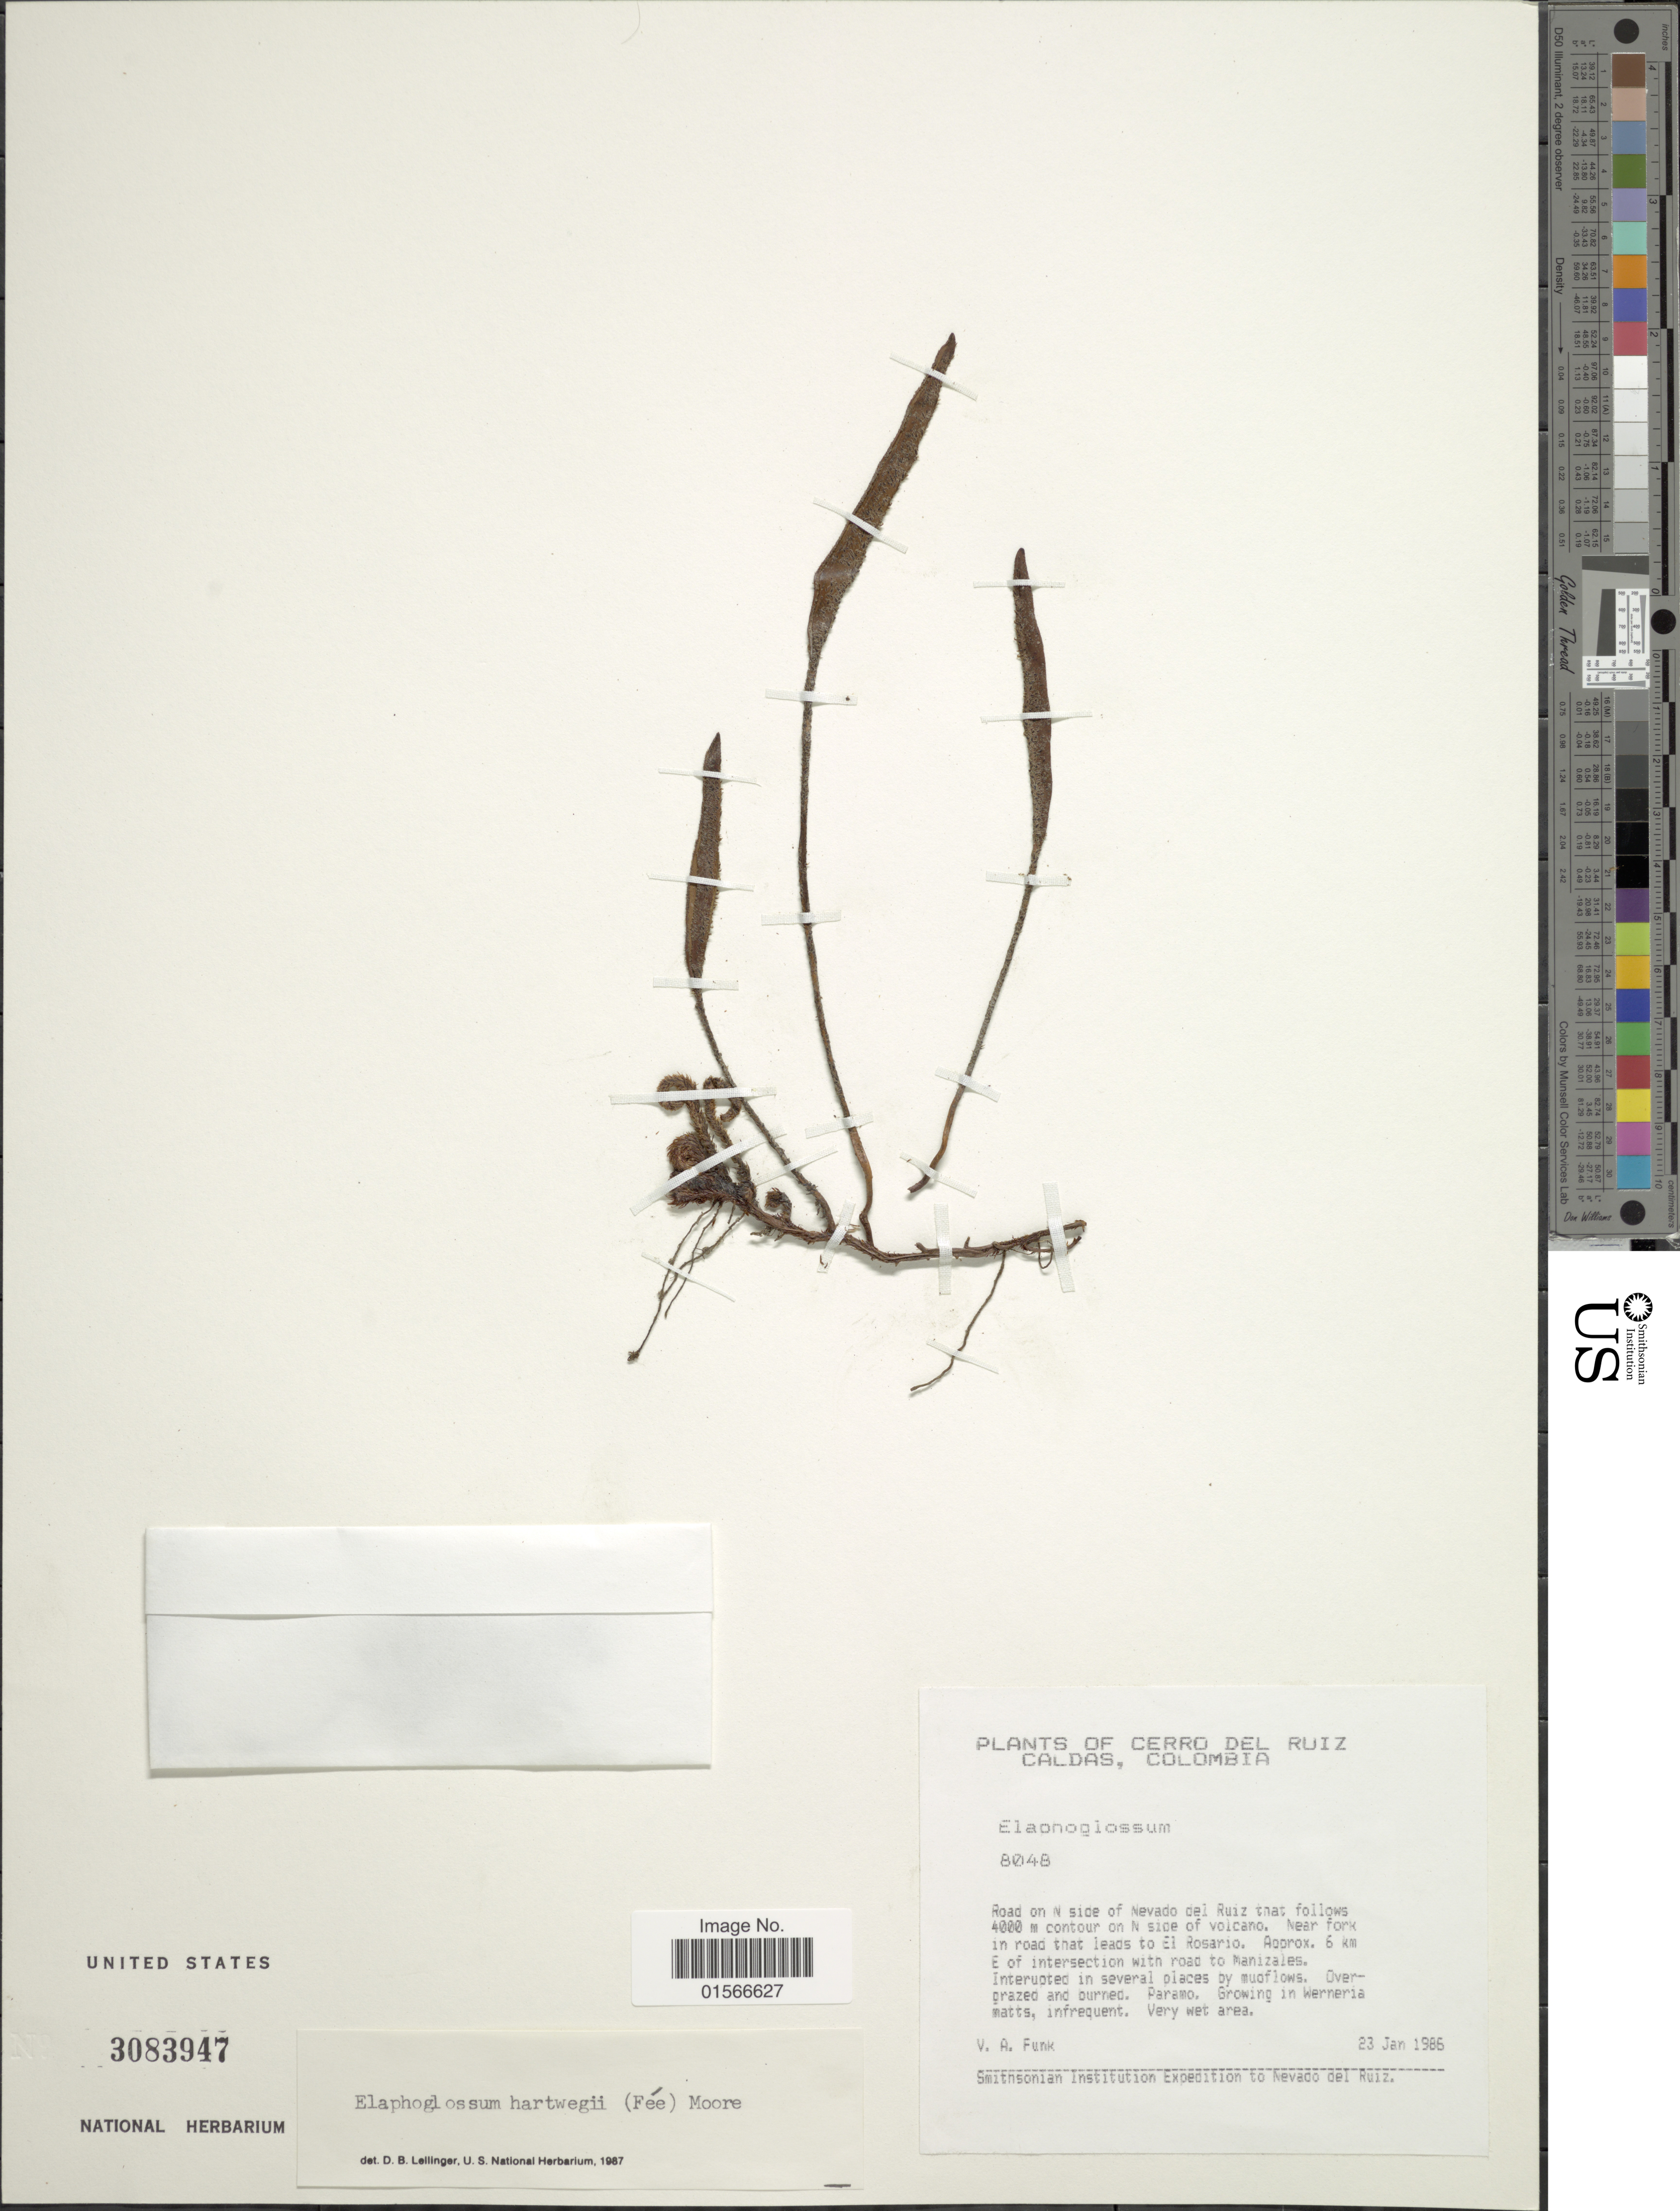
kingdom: Plantae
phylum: Tracheophyta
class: Polypodiopsida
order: Polypodiales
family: Dryopteridaceae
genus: Elaphoglossum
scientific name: Elaphoglossum hartwegii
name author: (Fée) T. Moore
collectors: V. Funk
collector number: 8048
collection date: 1986-01-23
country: Colombia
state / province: Caldas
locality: Cerro del Ruiz, Road on N side of Nebado del Ruiz that follows 4000 m contour on N side of volcano. Near fork in road that leads to El Rosario. Aprox 6 km E oof intersection with road to Manizales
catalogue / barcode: US 3083947